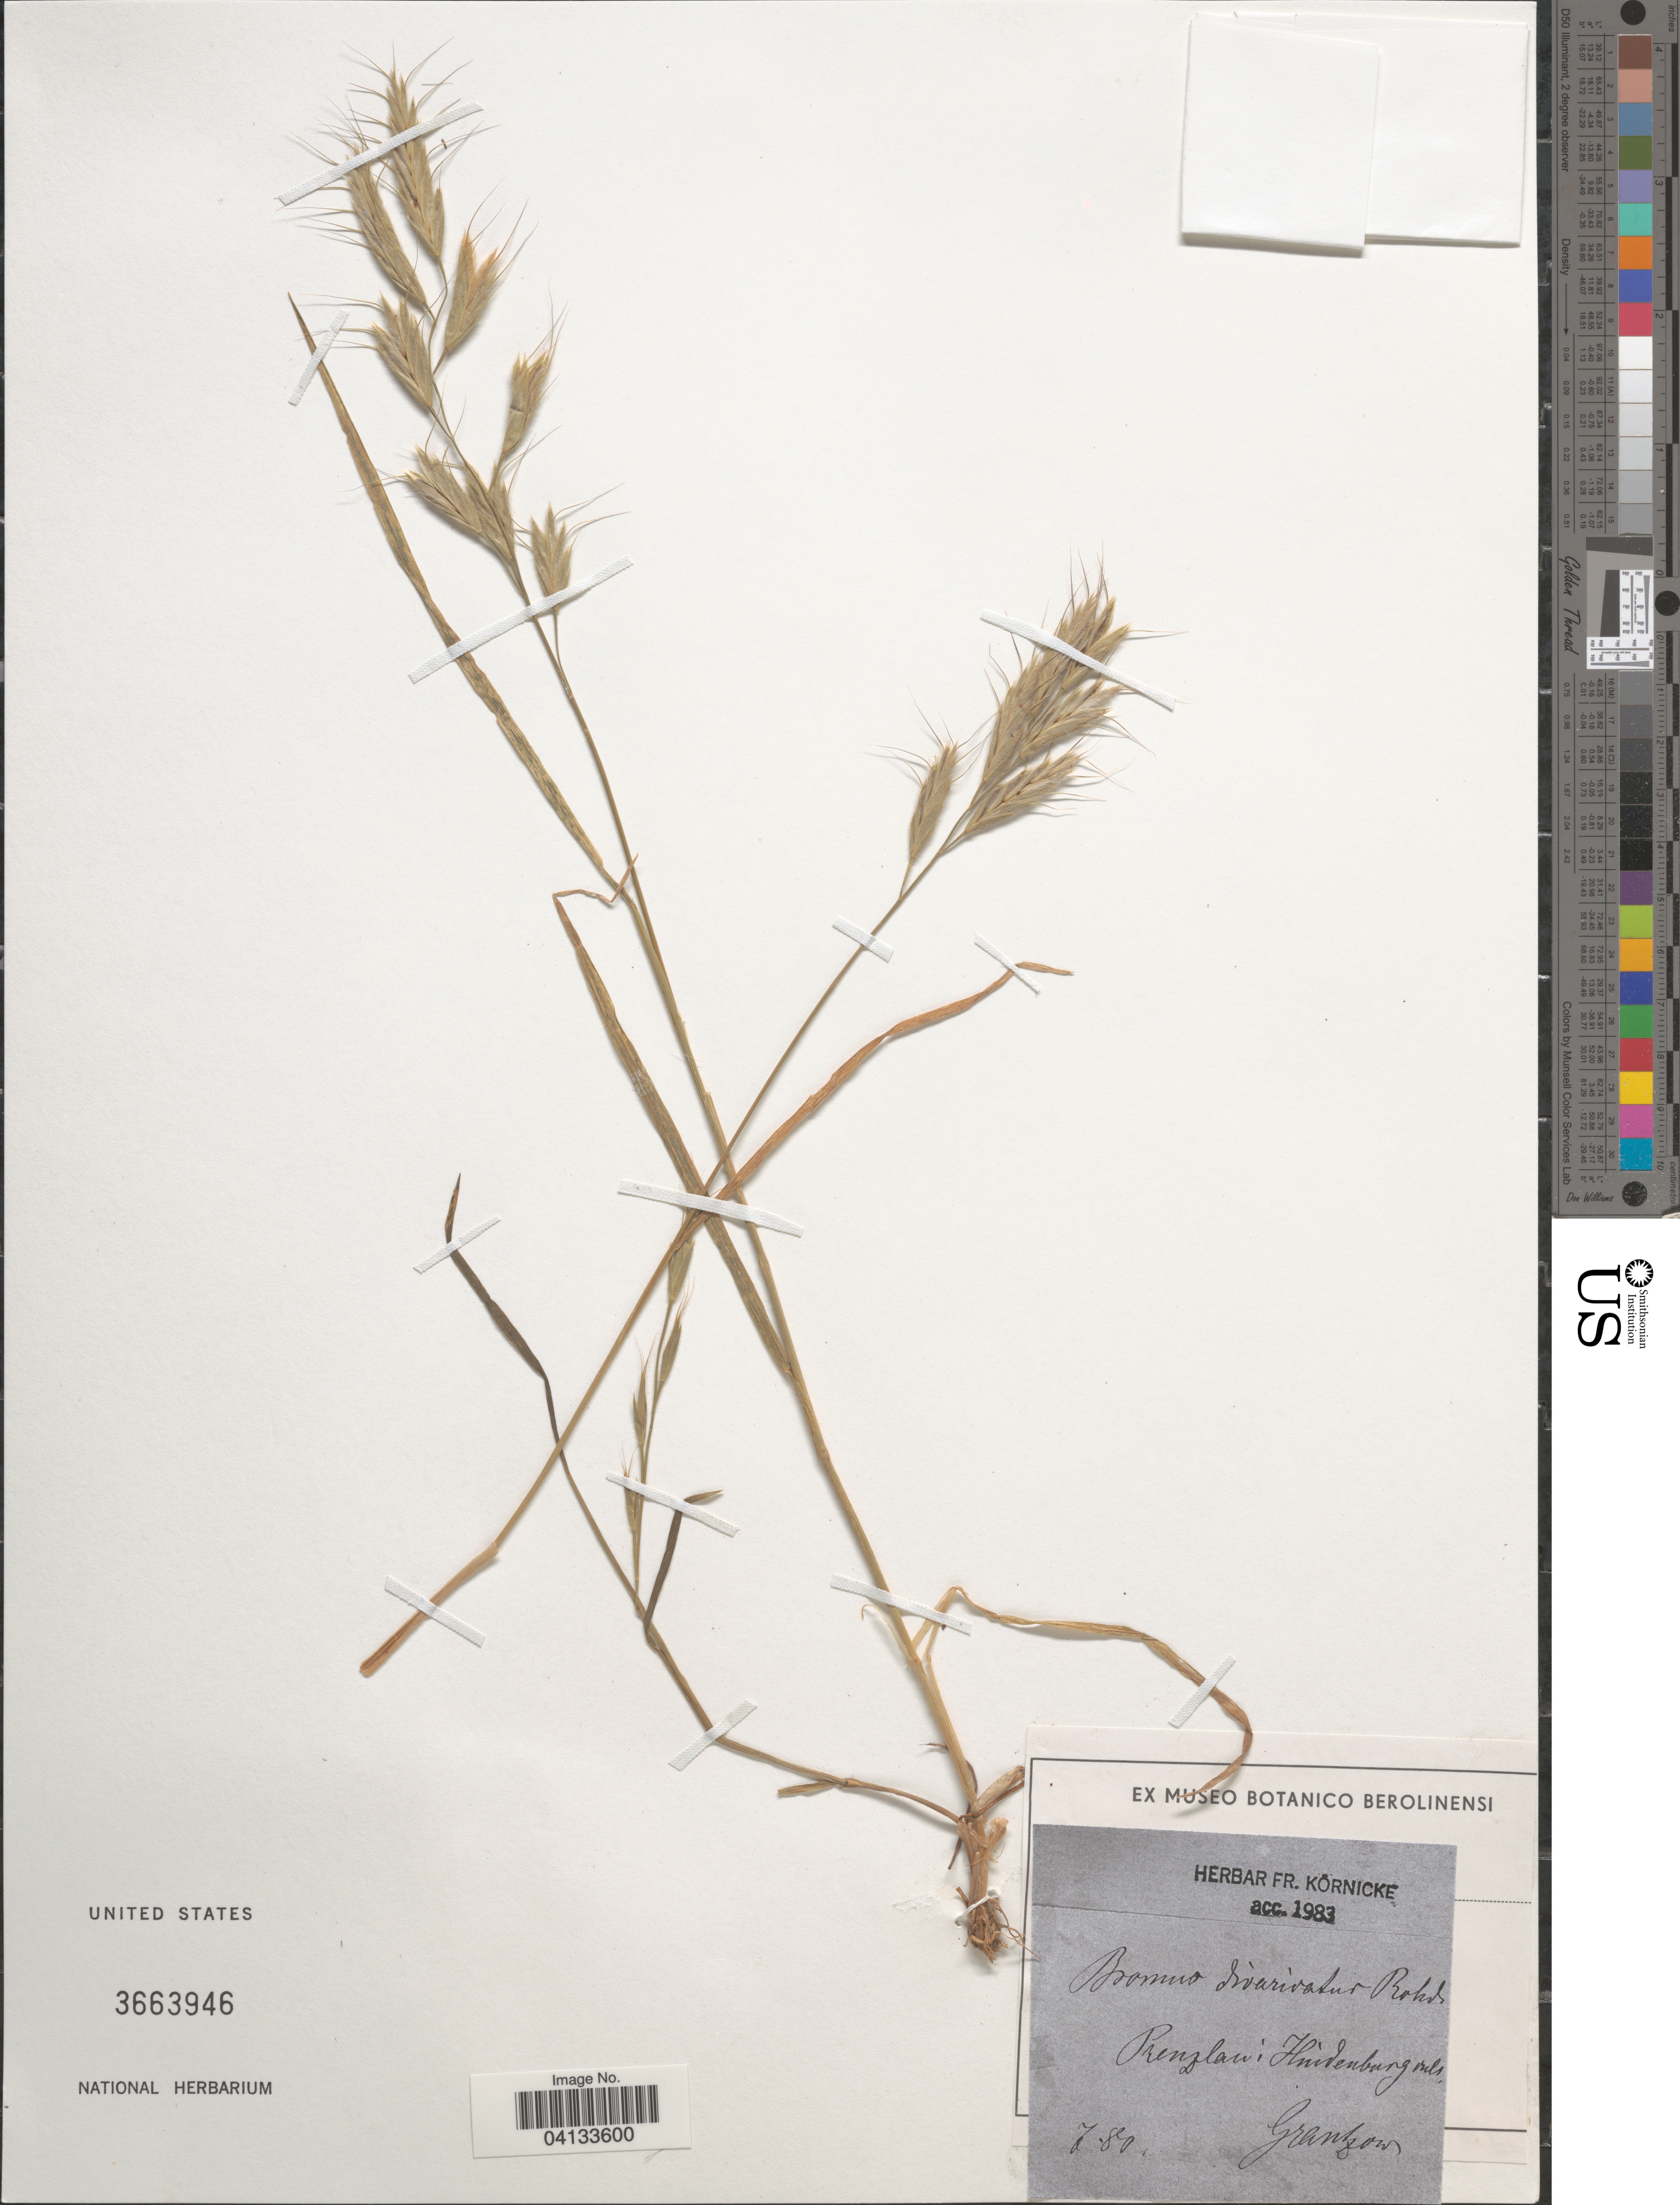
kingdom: Plantae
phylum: Tracheophyta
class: Liliopsida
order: Poales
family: Poaceae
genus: Bromus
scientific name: Bromus lanceolatus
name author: Roth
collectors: Grantzow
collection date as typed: Transcribed d/m/y: /7/80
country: Germany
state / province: Brandenburg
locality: Prenzlau: Hindenburg vuls.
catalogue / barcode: US 3663946